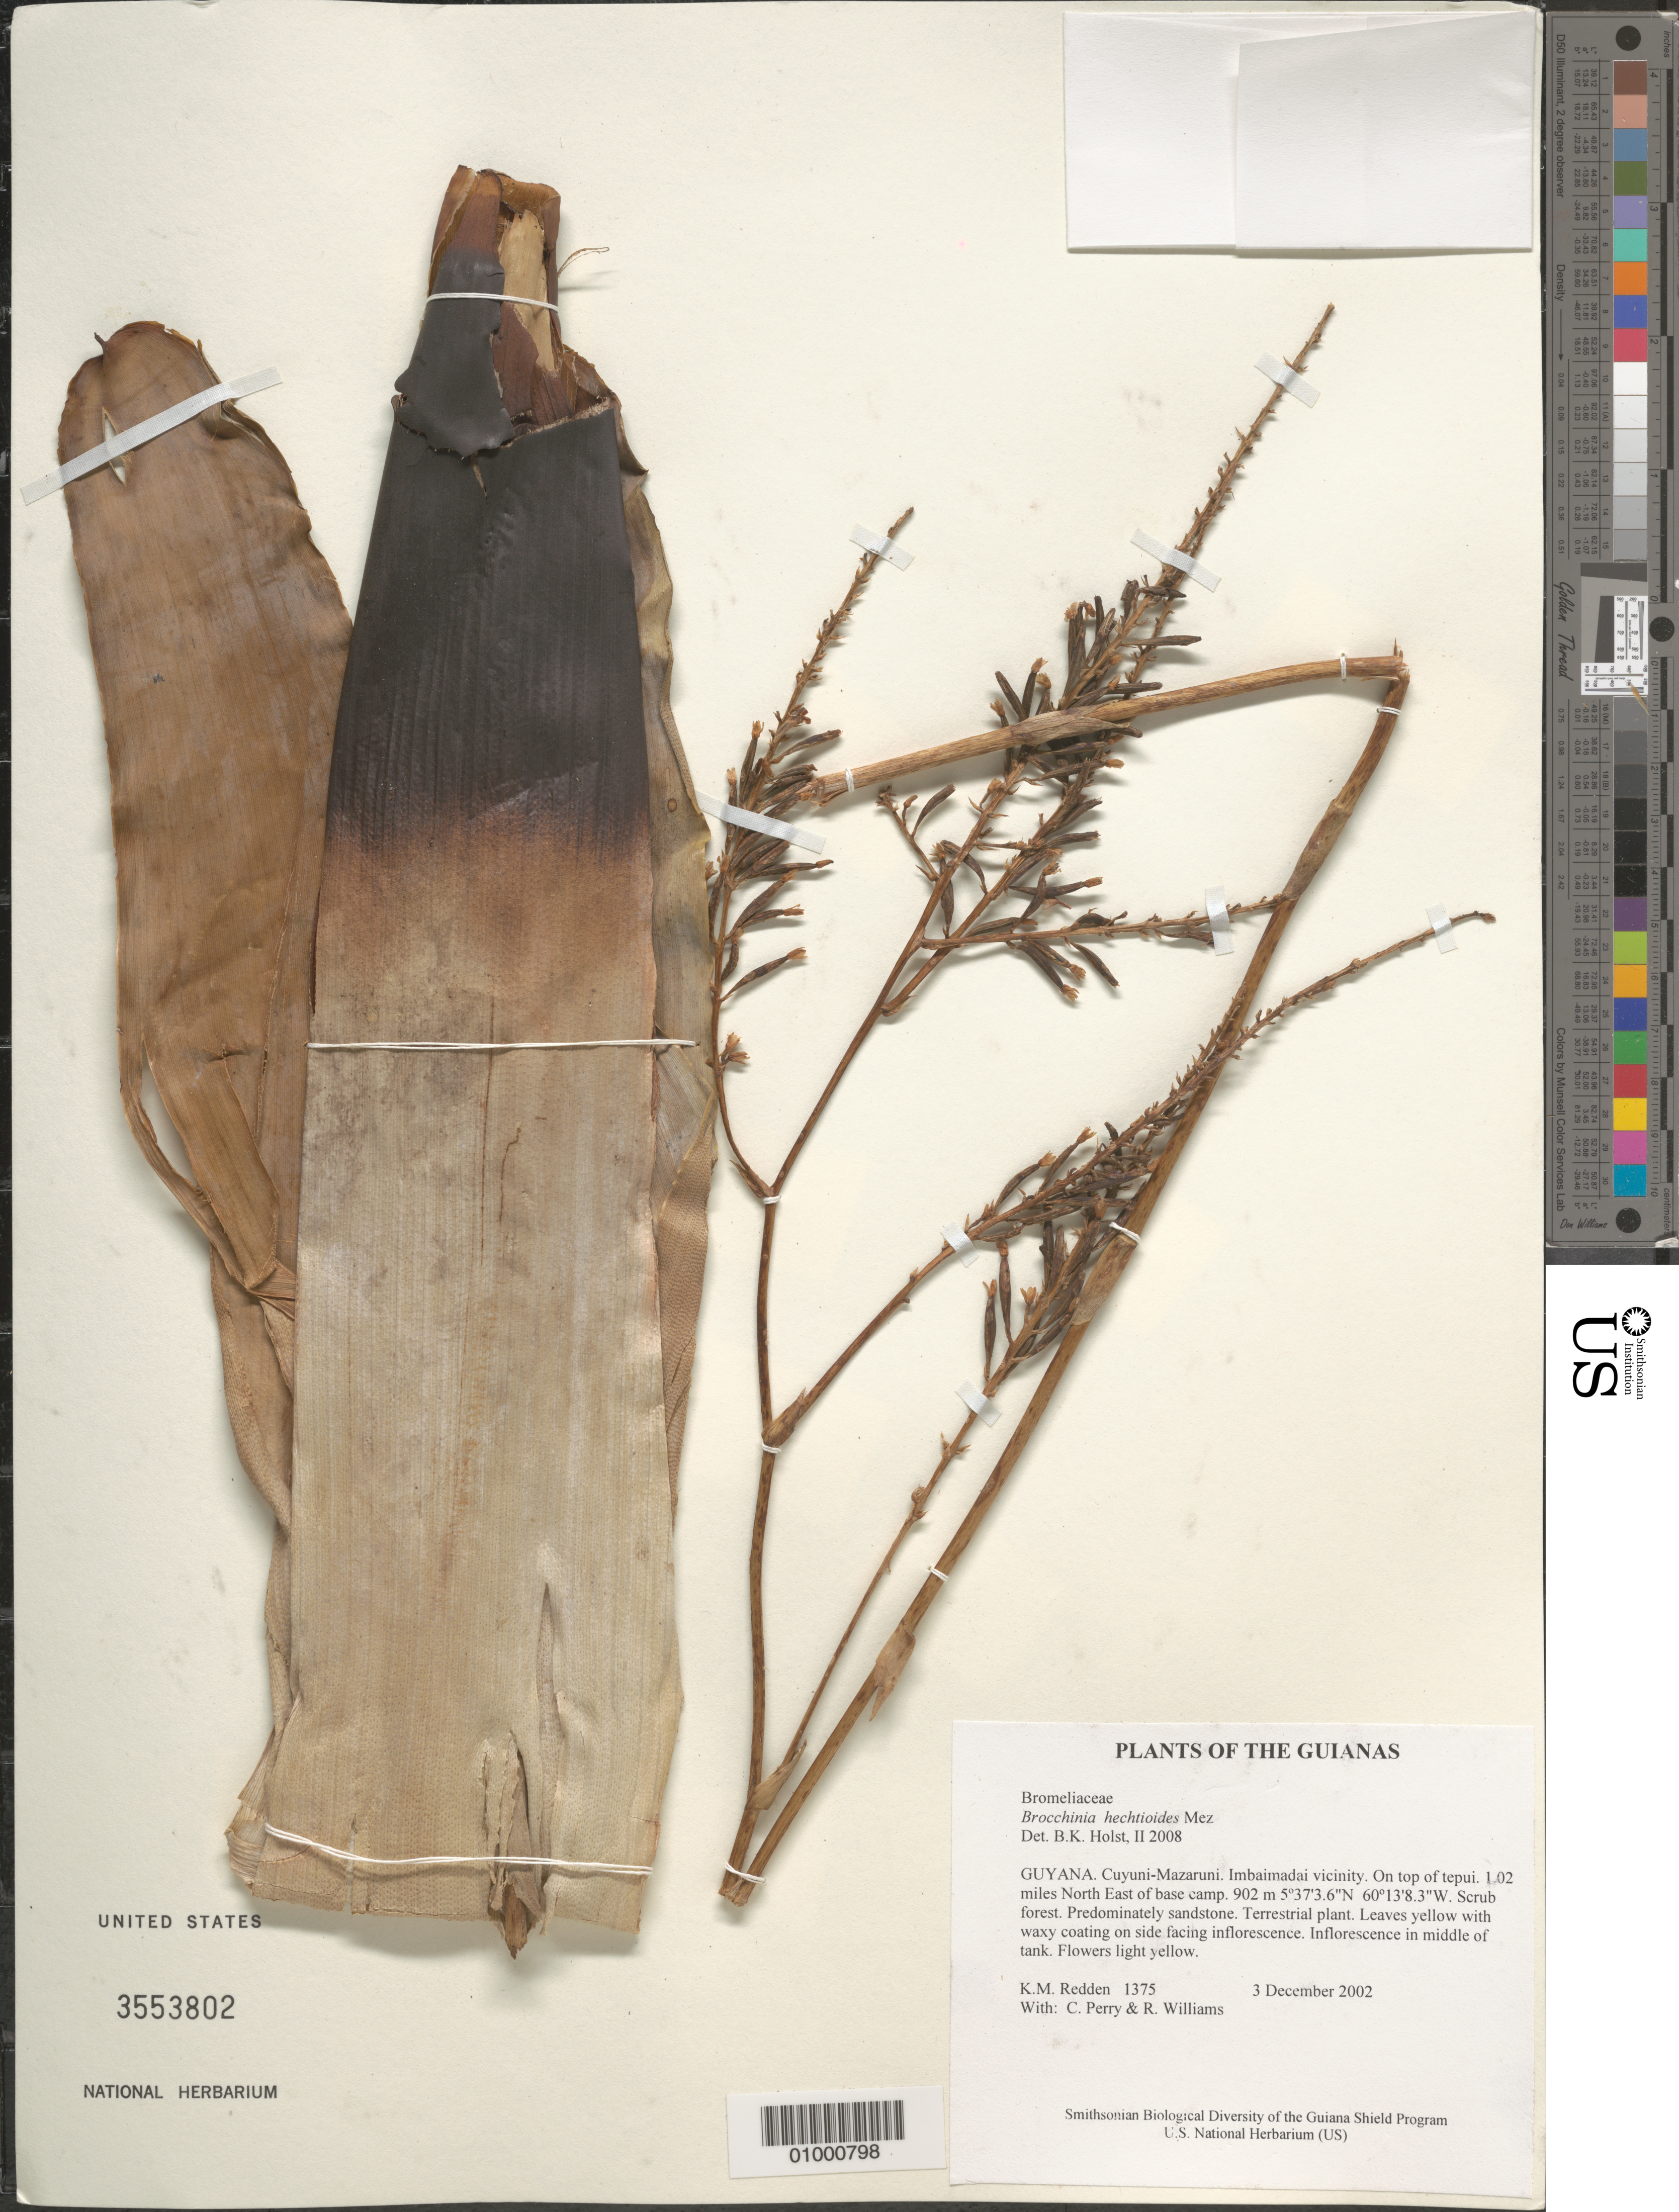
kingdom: Plantae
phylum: Tracheophyta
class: Liliopsida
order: Poales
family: Bromeliaceae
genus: Brocchinia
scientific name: Brocchinia hechtioides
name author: Mez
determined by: Holst, Bruce K.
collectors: K. M. Redden, C. Perry & R. Williams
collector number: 1375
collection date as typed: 3 December 2002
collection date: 2002-12-03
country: Guyana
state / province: Cuyuni-Mazaruni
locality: Imbaimadai vicinity. On top of tepui. 1.02 miles Northeast of base camp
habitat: Scrub forest. Predominately sandstone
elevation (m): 902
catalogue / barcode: US 3553802